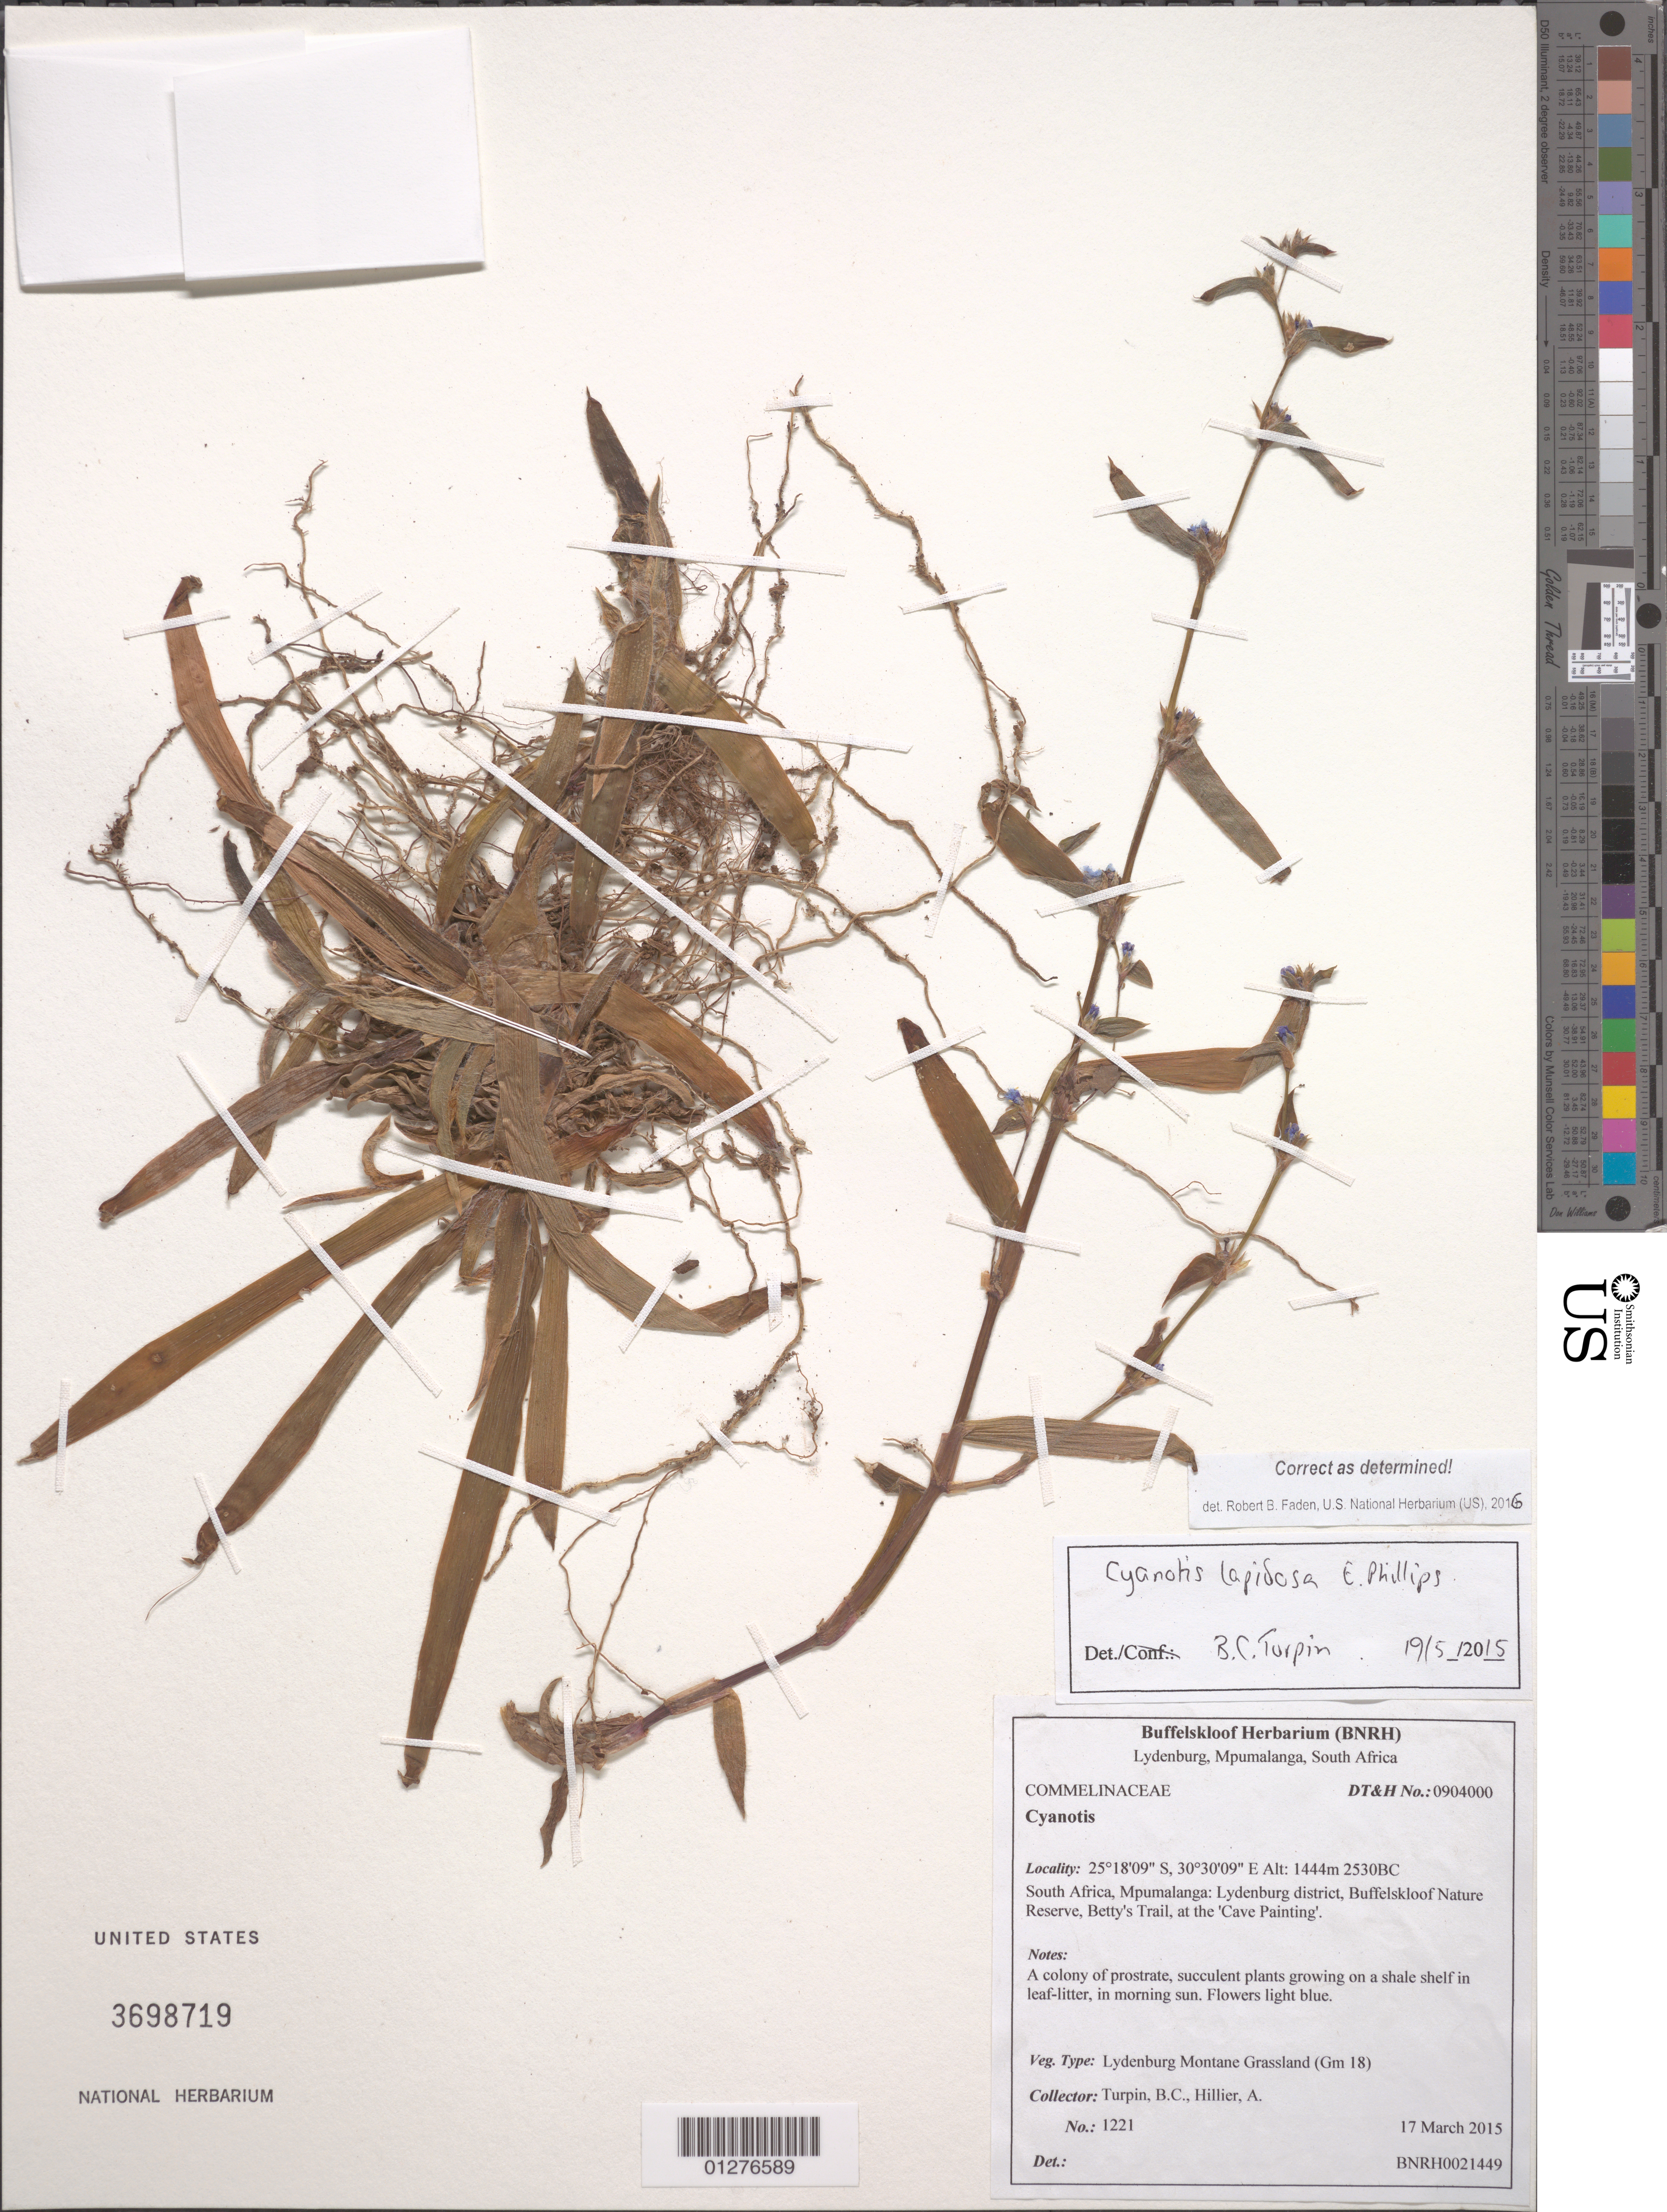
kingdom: Plantae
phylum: Tracheophyta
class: Liliopsida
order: Commelinales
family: Commelinaceae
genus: Cyanotis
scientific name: Cyanotis lapidosa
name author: E. Phillips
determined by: Faden, Robert B., (US), Smithsonian Institution - National Museum of Natural History (UNITED STATES)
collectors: B. C. Turpin & A. Hillier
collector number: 1221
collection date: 2015-03-17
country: South Africa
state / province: Mpumalanga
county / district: Lydenburg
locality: Buffelskloof Nature Reserve, Betty's Trail, at the 'Cave Painting'.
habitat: growing on a shale shelf in leaf-litter, in morning sun.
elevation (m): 1444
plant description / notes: Veg Type: Lydenburg Montane Grassland (Gm 18)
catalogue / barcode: US 3698719